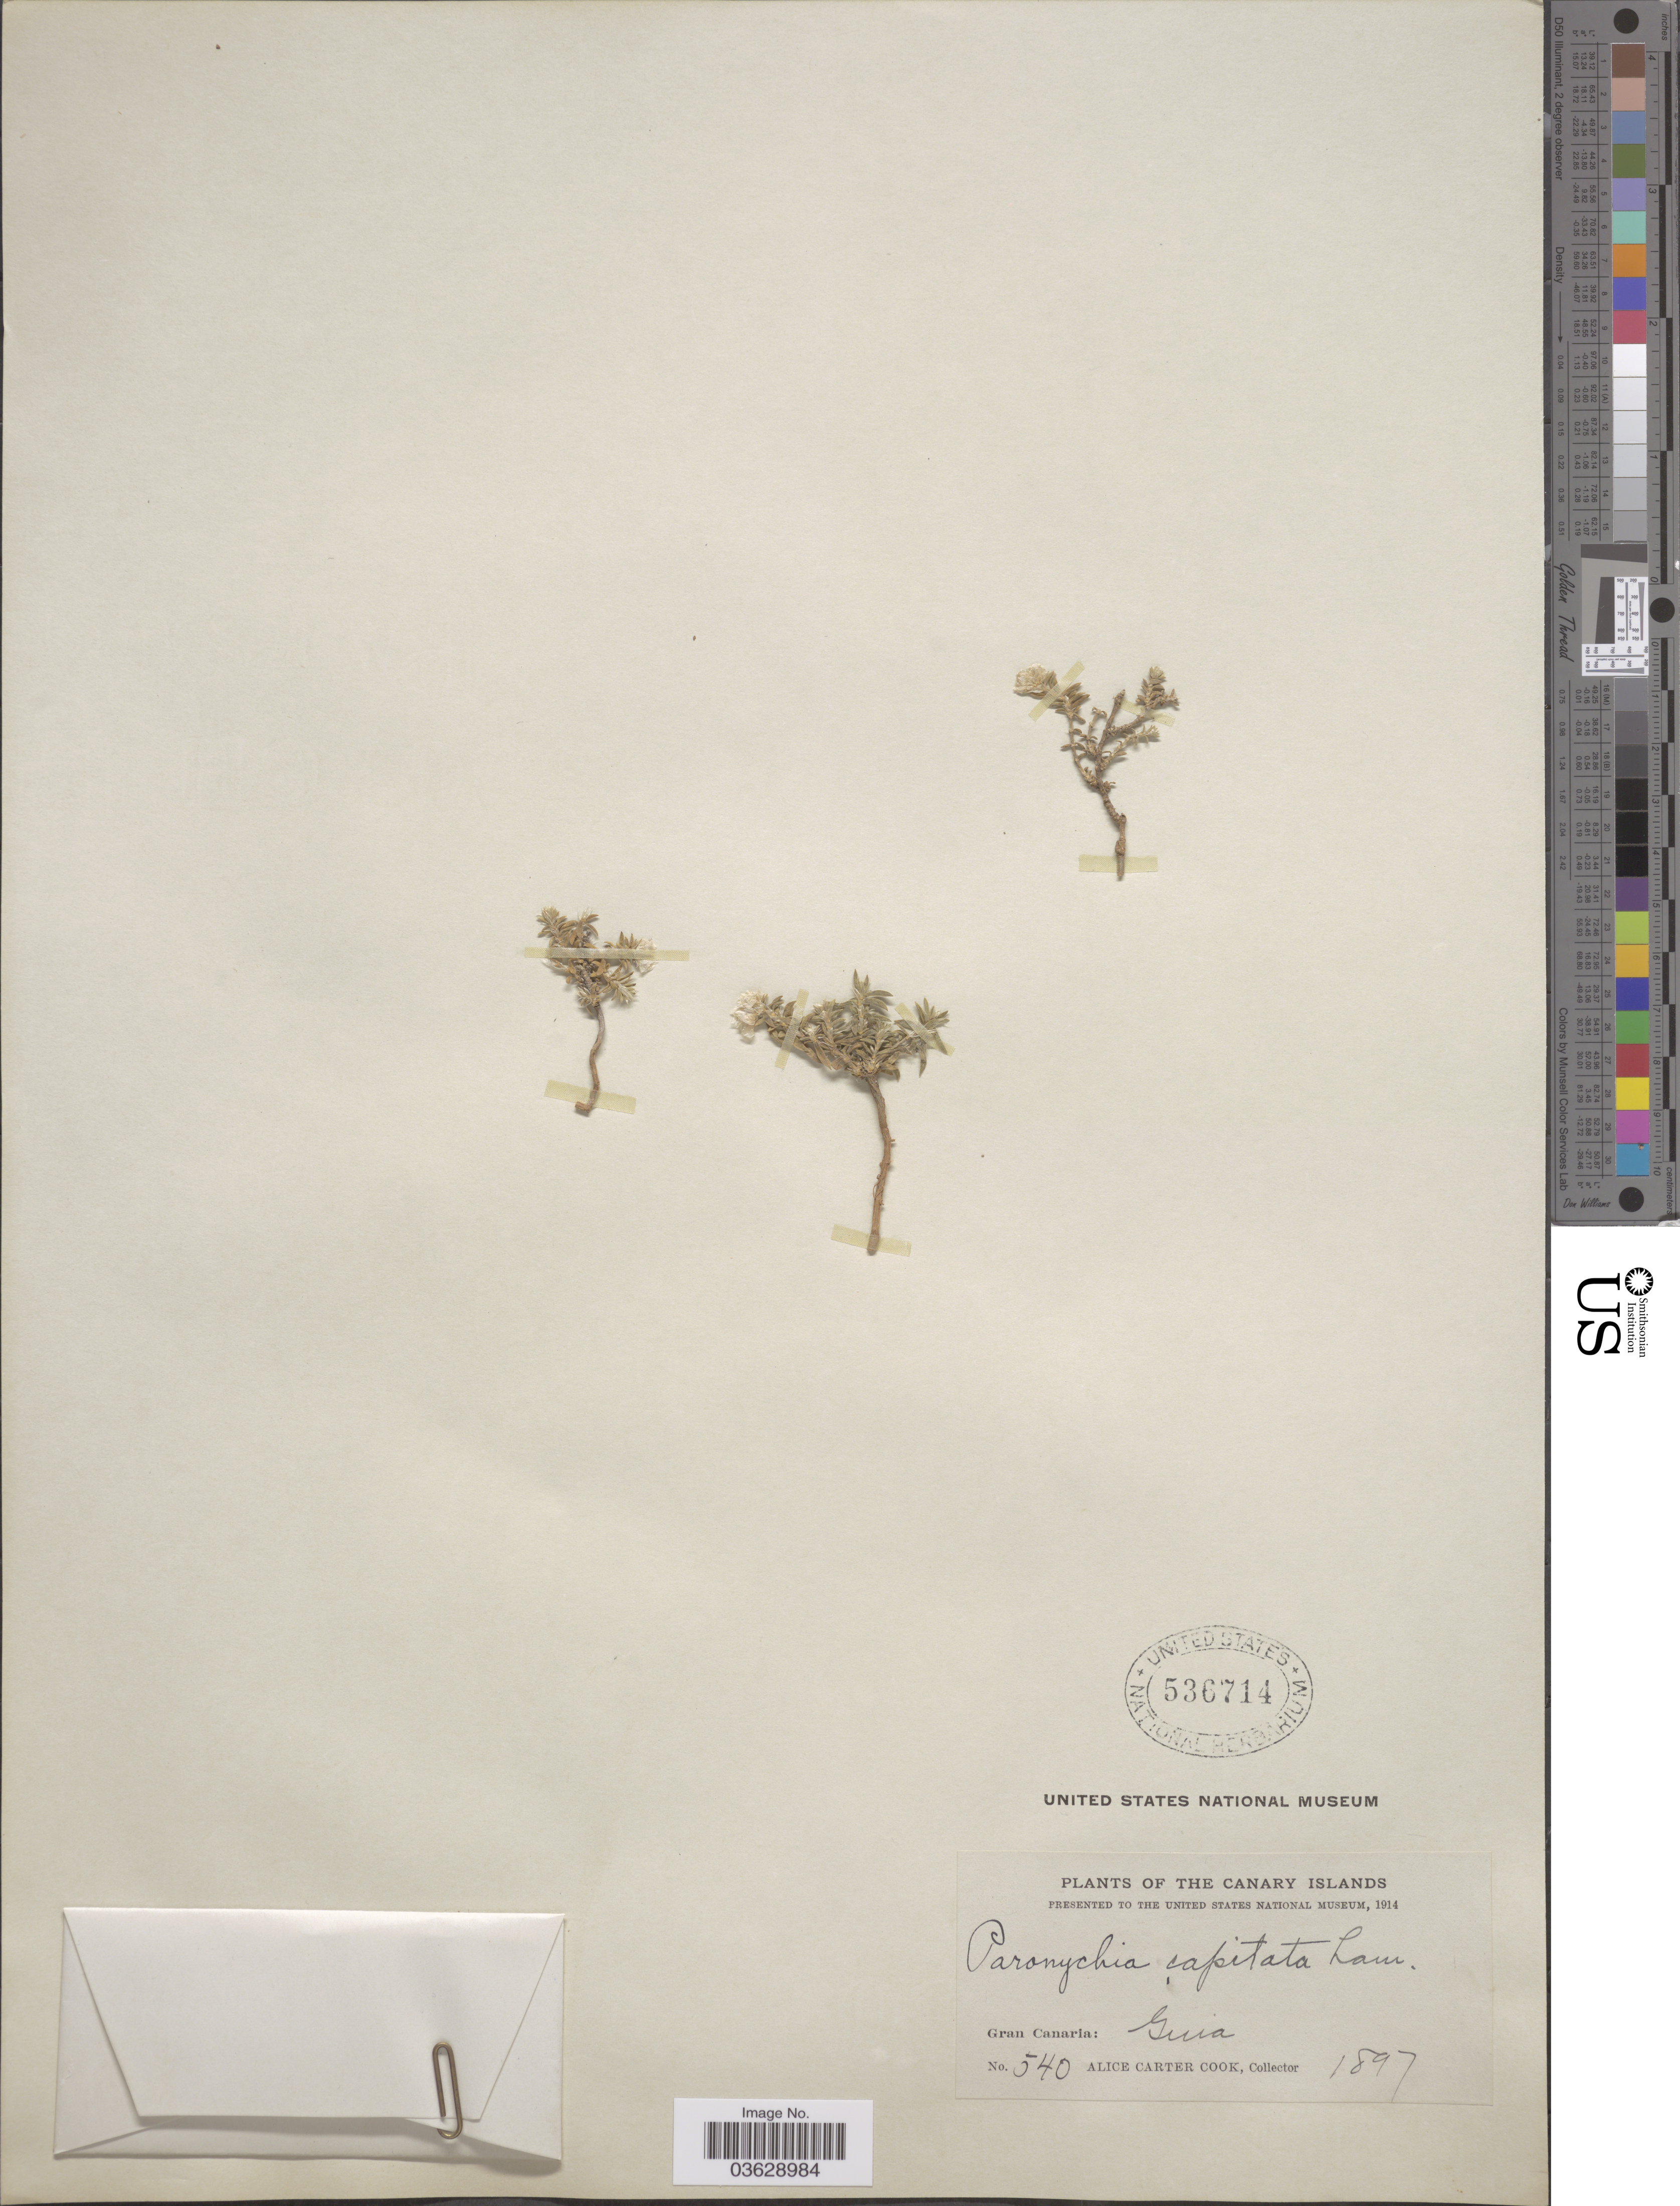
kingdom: Plantae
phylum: Tracheophyta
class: Magnoliopsida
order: Caryophyllales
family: Caryophyllaceae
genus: Paronychia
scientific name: Paronychia capitata subsp. canariensis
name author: (Chaudhri) Sunding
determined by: Strong, Mark T., (BOT), Smithsonian Institution - National Museum of Natural History (UNITED STATES)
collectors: Alice C. Cook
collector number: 540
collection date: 1897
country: Spain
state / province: Canarias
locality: The Canary Islands. Gran Canaria: Guia.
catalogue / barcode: US 536714